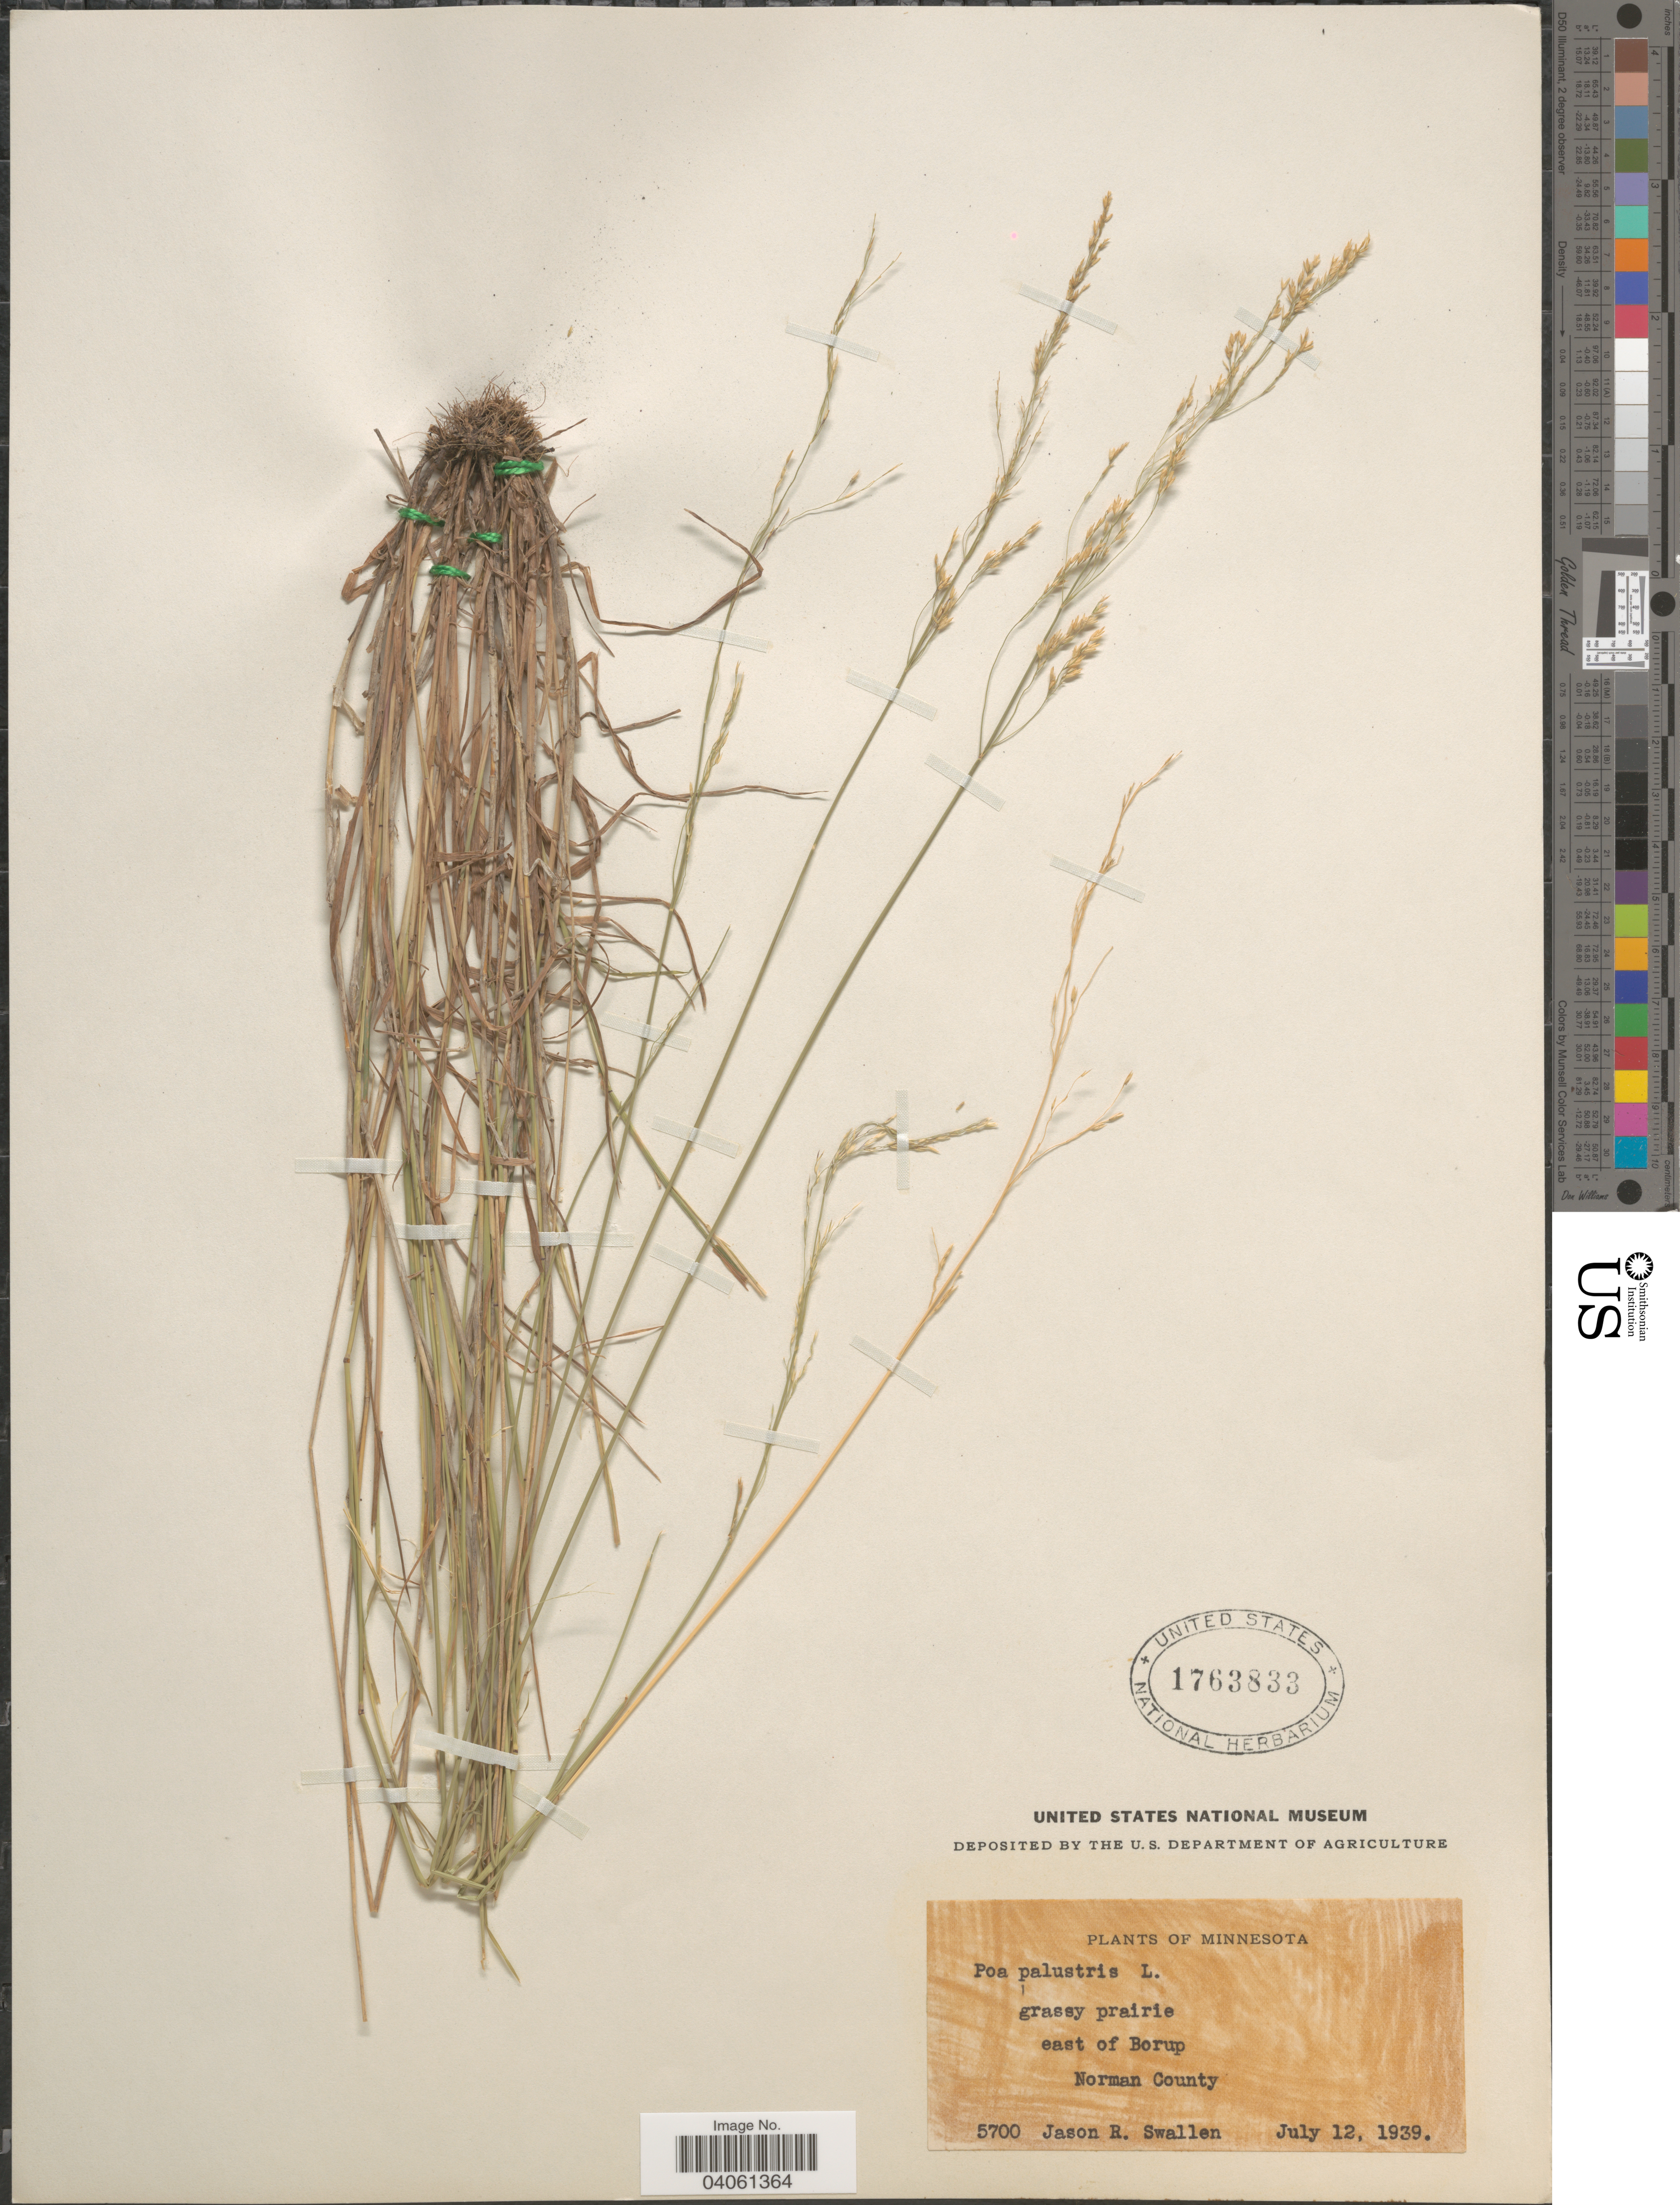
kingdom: Plantae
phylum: Tracheophyta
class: Liliopsida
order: Poales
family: Poaceae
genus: Poa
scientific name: Poa palustris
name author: L.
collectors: J. R. Swallen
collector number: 5700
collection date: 1939-07-12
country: United States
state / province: Minnesota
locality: Grassy prairie east of Borup. Norman County.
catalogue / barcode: US 1763833